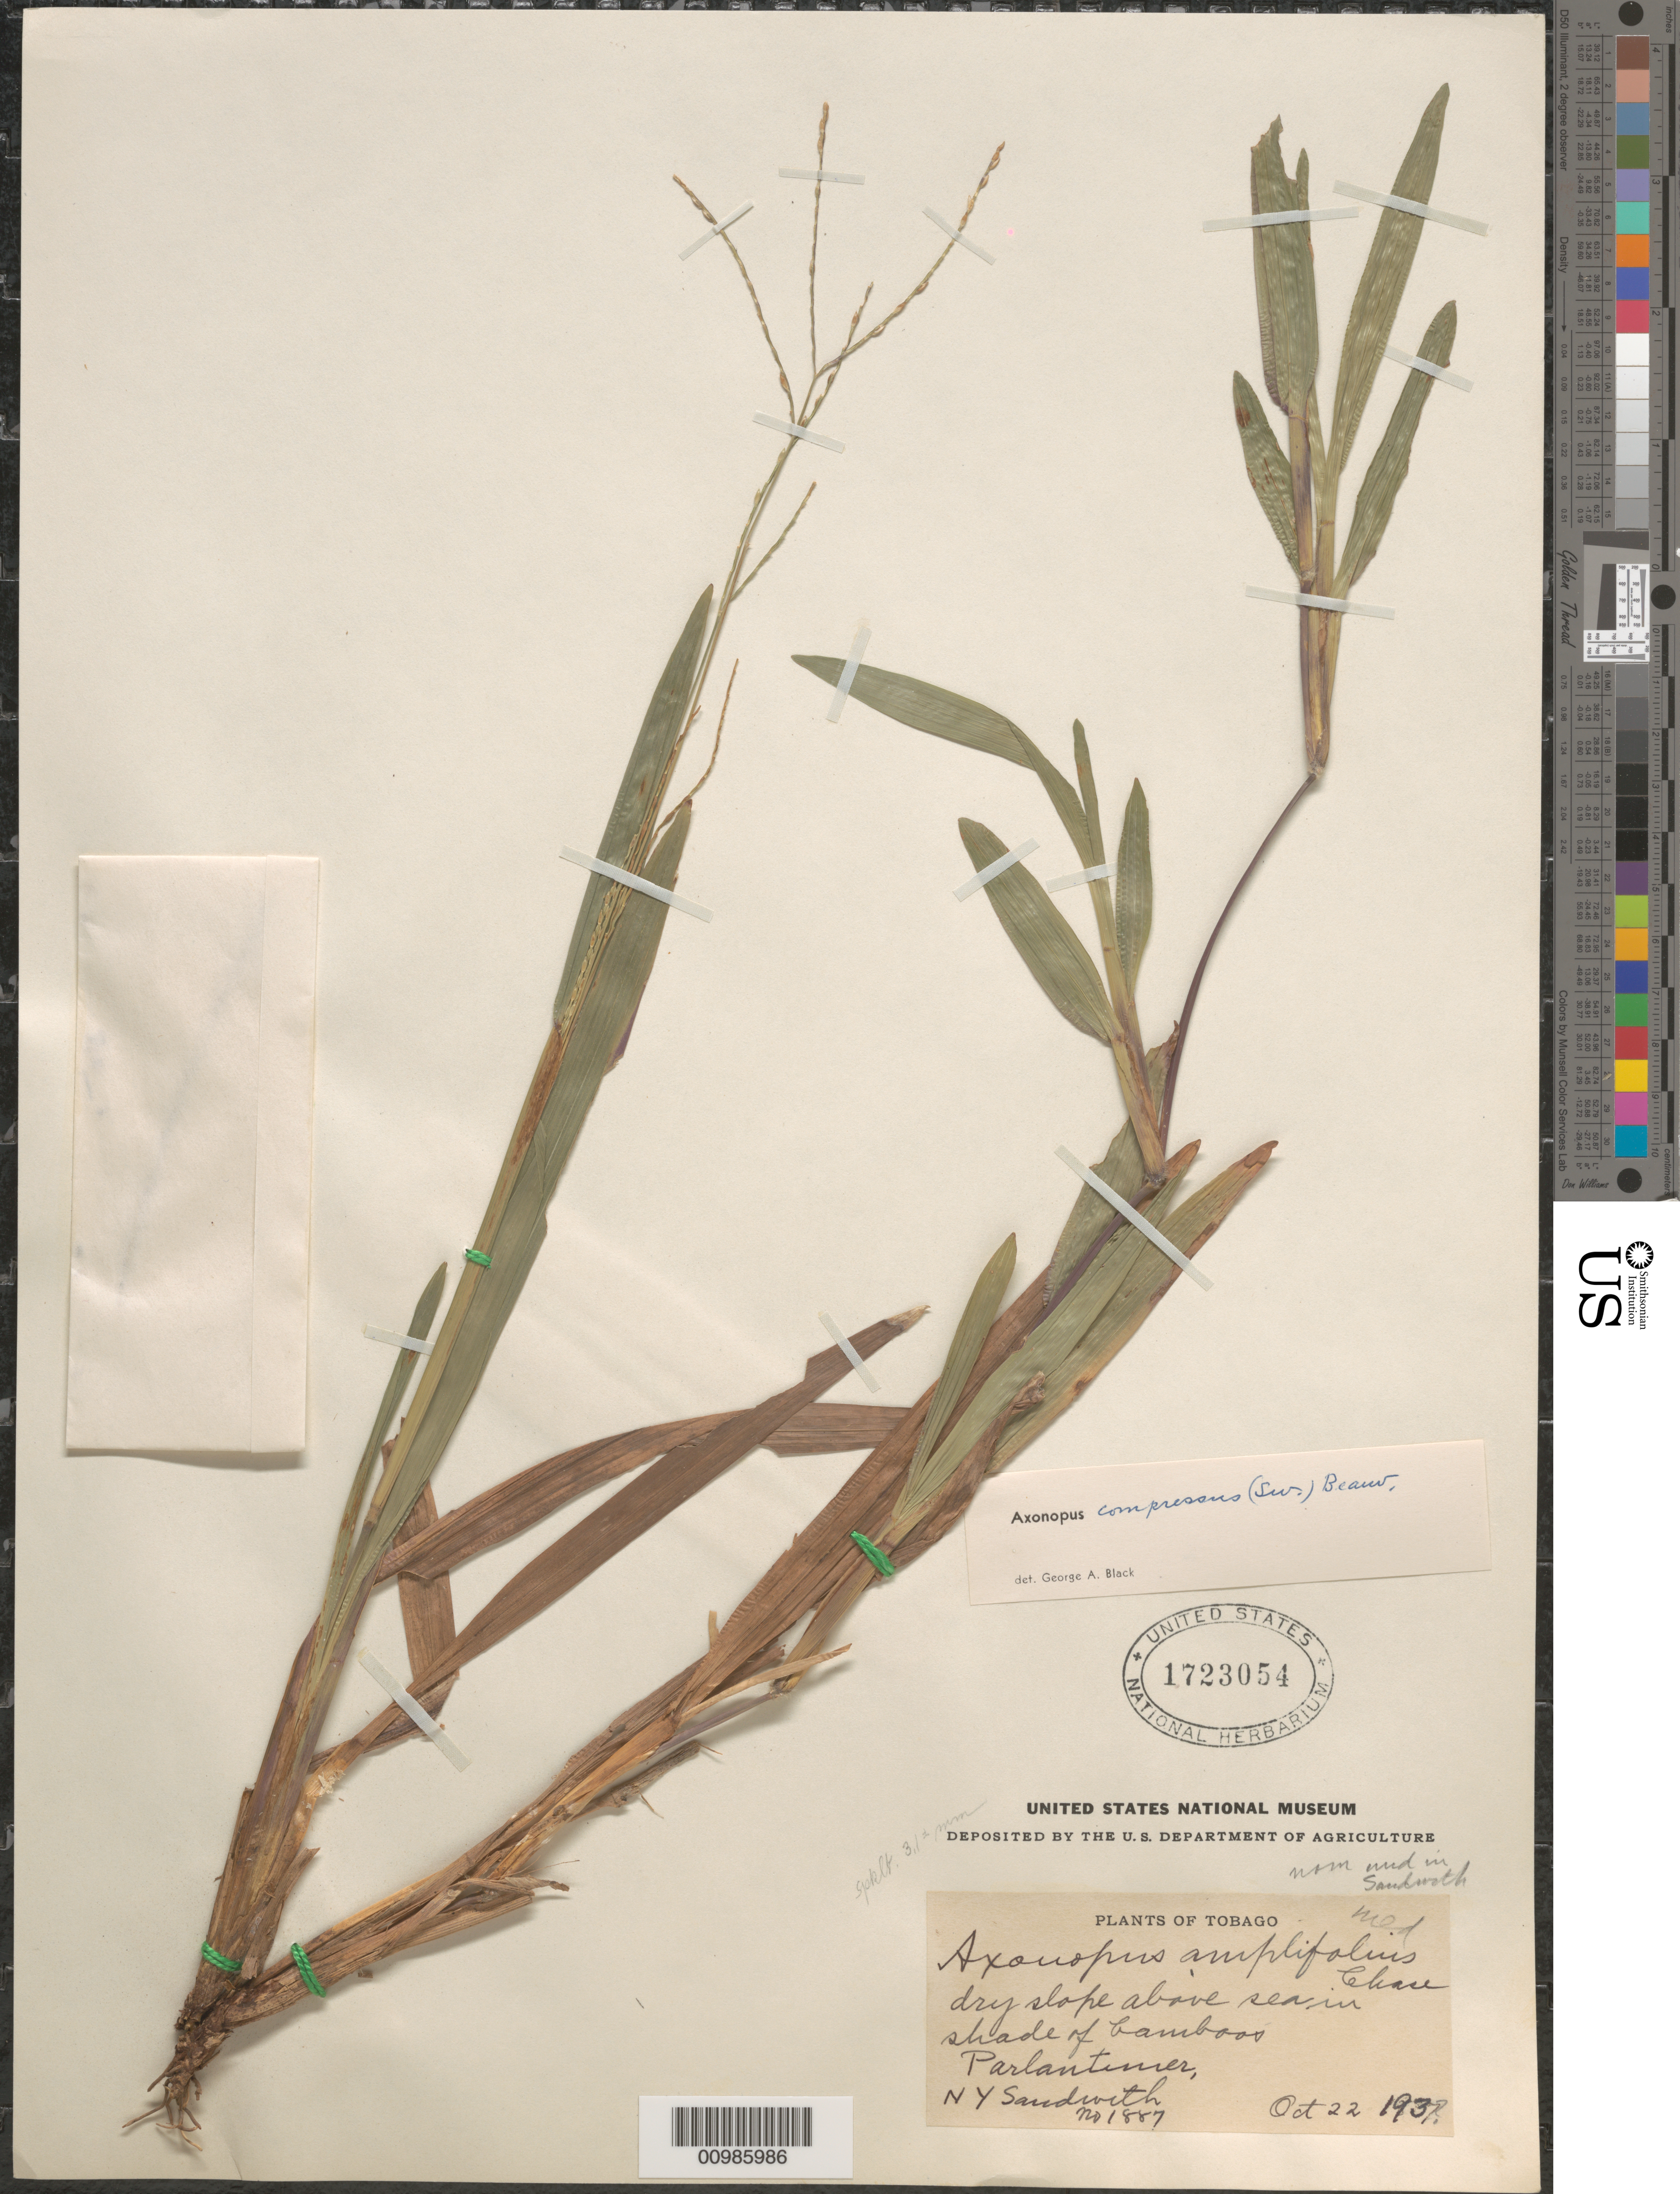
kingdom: Plantae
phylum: Tracheophyta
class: Liliopsida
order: Poales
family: Poaceae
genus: Axonopus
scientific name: Axonopus compressus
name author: (Sw.) P. Beauv.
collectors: N. Y. Sandwith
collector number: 1887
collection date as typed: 22 Oct 1939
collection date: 1939-10-22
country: Trinidad and Tobago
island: Tobago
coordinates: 0 N, 0 E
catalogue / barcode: US 1723054